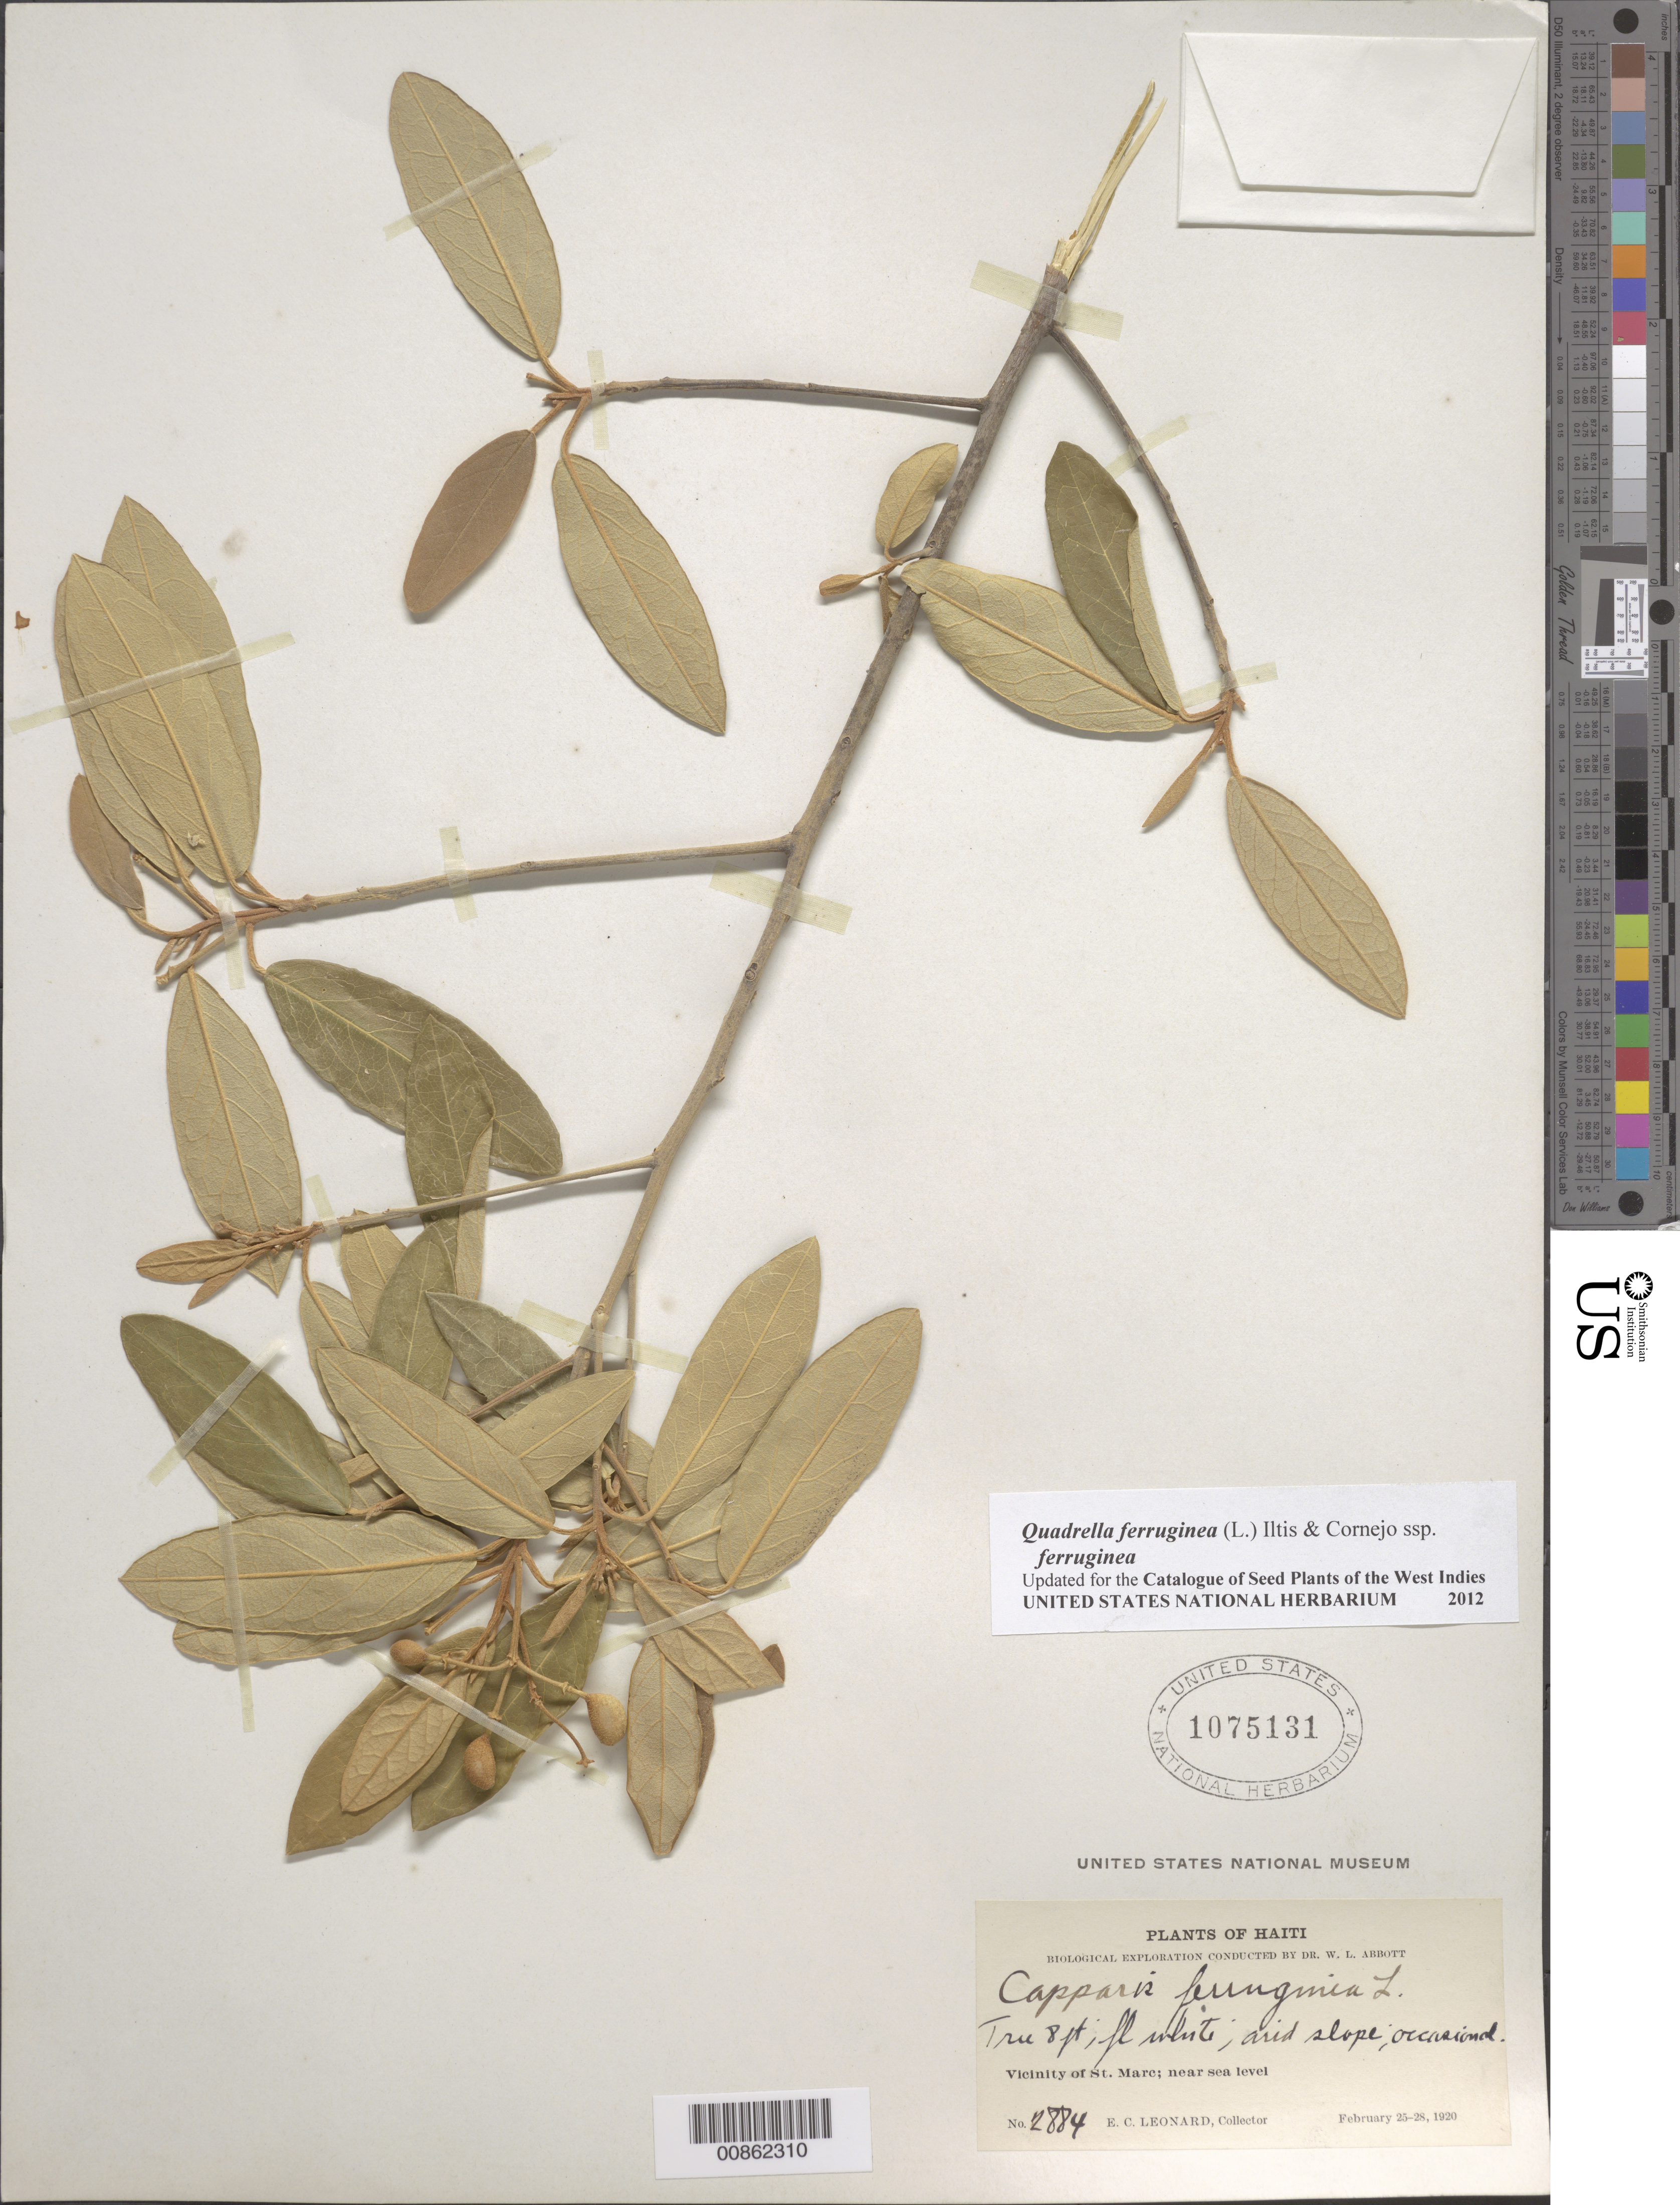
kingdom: Plantae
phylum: Tracheophyta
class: Magnoliopsida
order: Brassicales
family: Capparaceae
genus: Quadrella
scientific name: Quadrella ferruginea subsp. ferruginea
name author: (L.) Cornejo & Iltis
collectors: E. C. Leonard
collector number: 2884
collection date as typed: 25 Feb 1920 to 28 Feb 1920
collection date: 1920-02-25/1920-02-28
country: Haiti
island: Hispaniola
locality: Vicinity of St. Marc.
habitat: Arid slope.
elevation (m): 0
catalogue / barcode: US 1075131